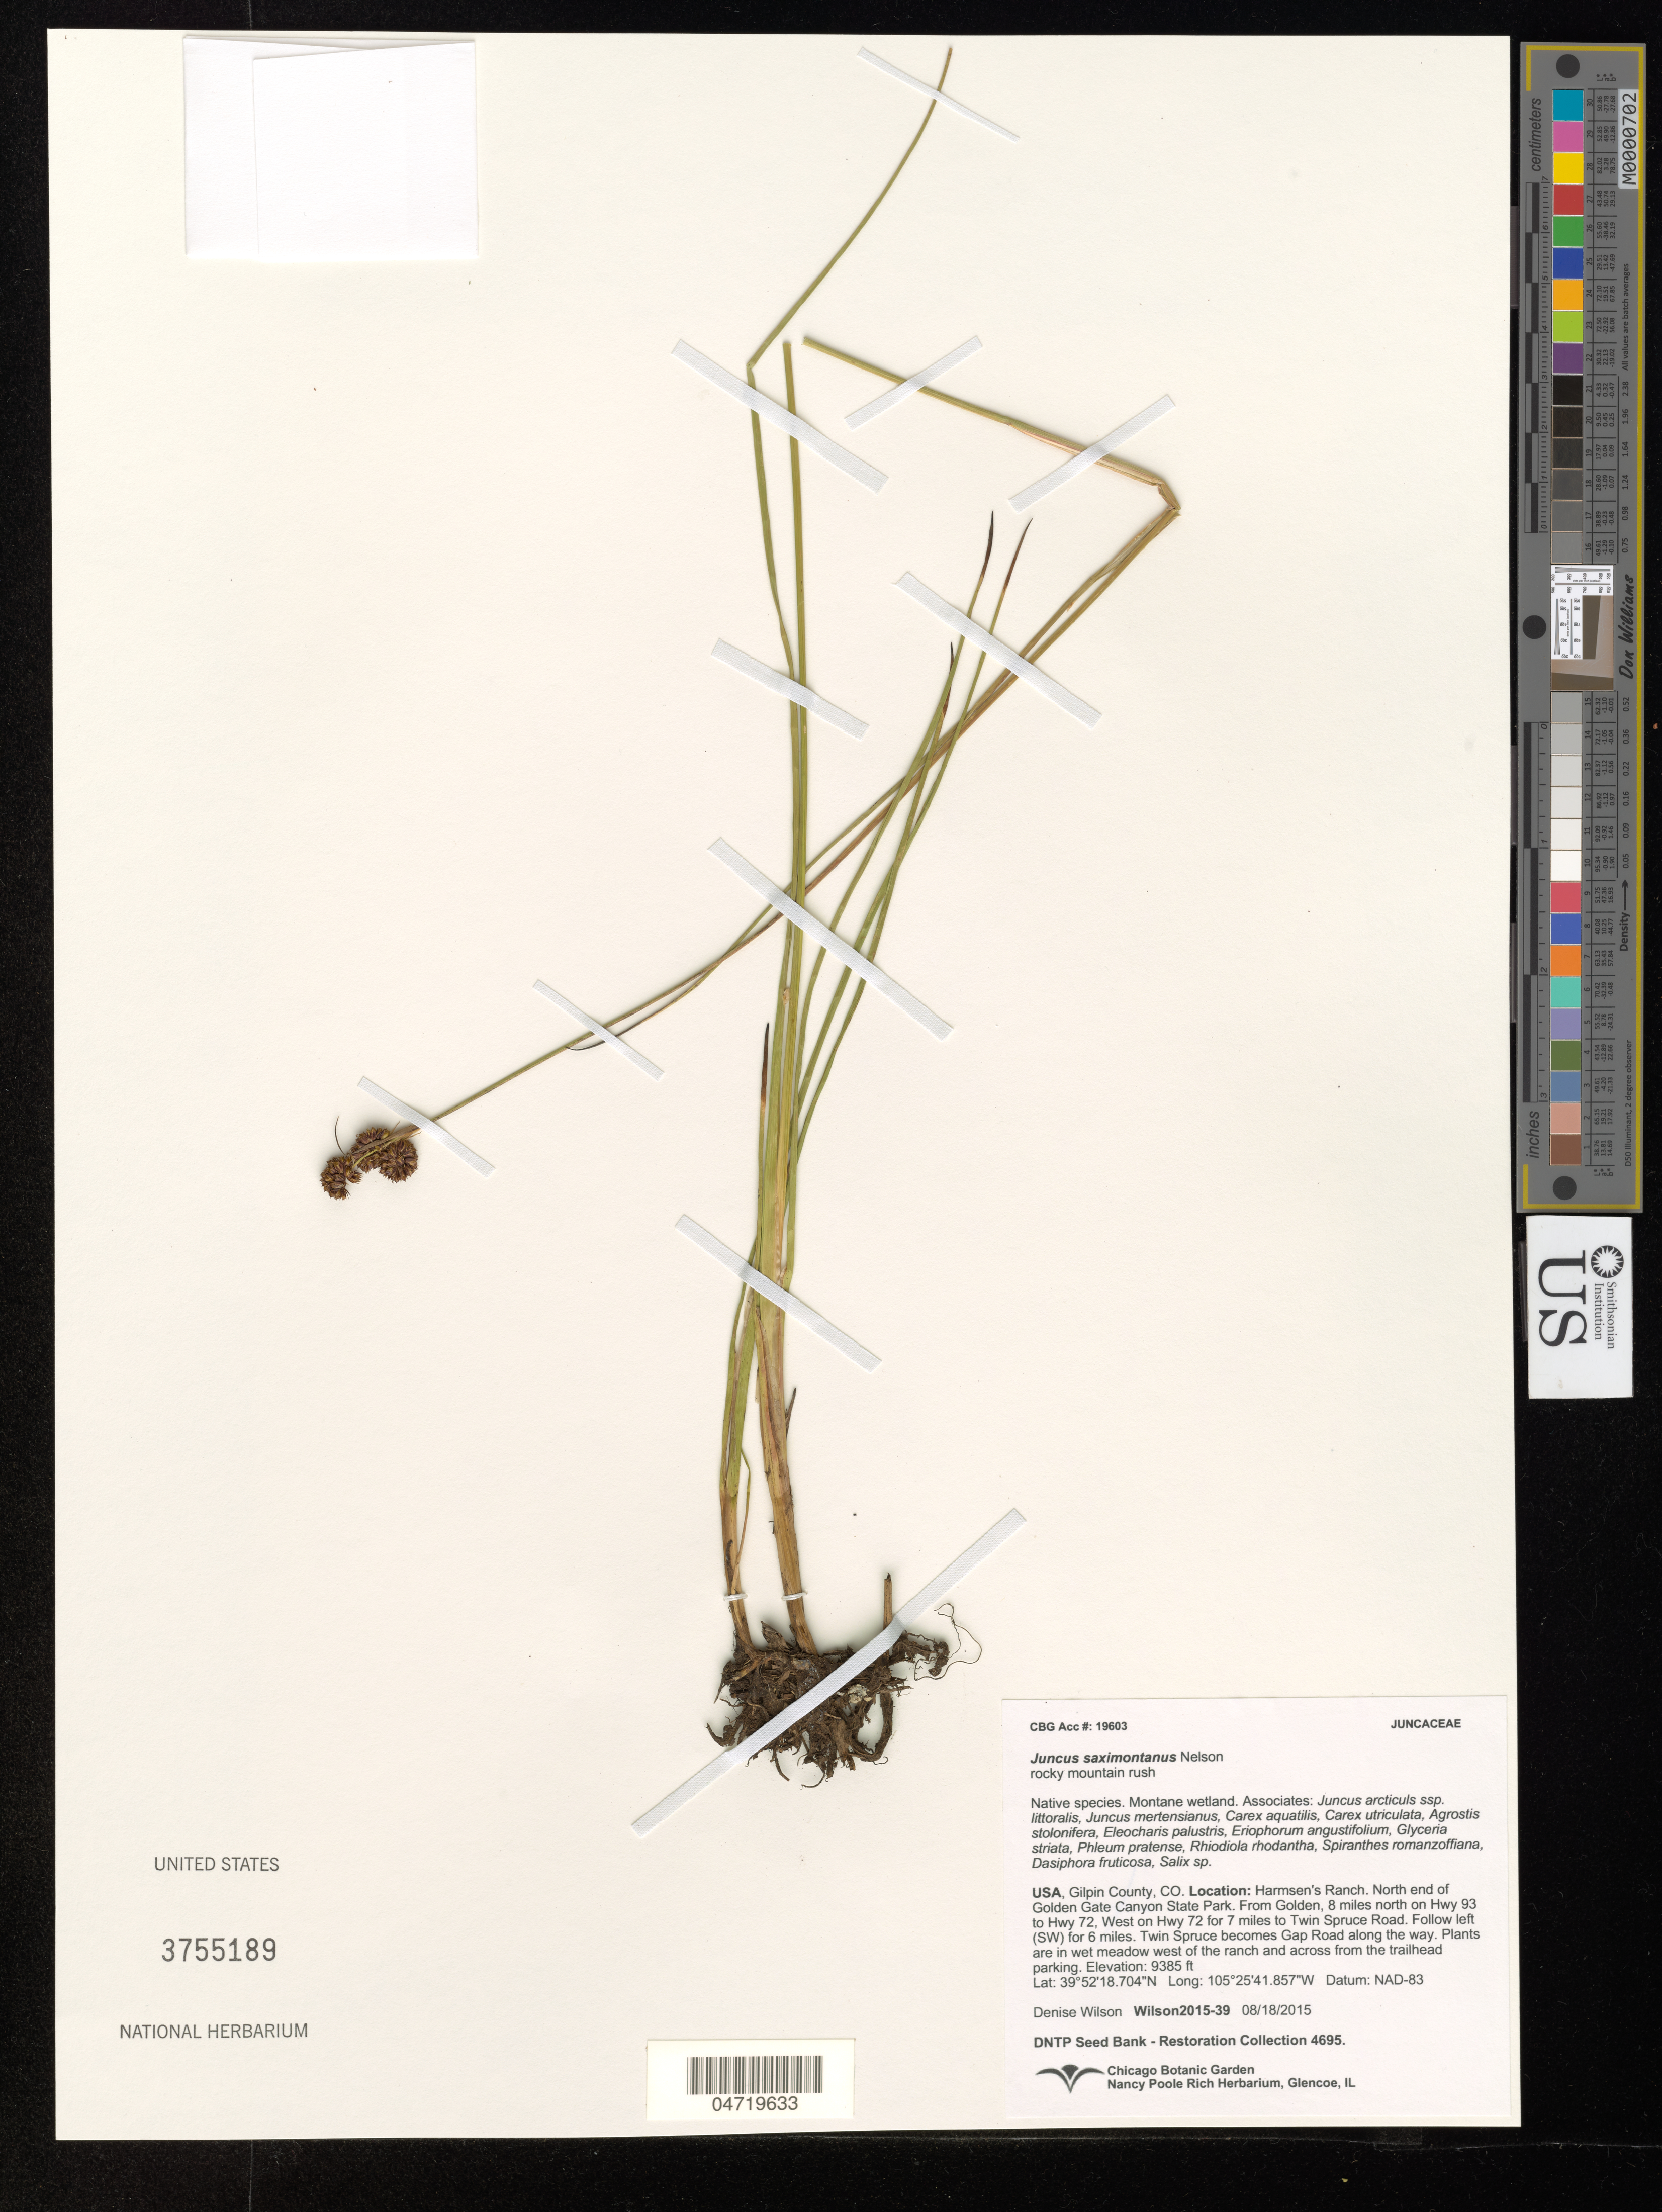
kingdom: Plantae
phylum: Tracheophyta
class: Liliopsida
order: Poales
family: Juncaceae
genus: Juncus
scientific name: Juncus saximontanus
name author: A. Nelson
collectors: D. Wilson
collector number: Wilson2015-39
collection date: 2015-08-18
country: United States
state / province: Colorado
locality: Gilpin County, Co. Harmen's Ranch, Golden Gate Canyon State Park. North end of Golden Gate Canyon State Park. West on Hwy 72 for 7 miles to Twin Spruce Rd. Follow left (SW) for 6 miles; Twin Spruce becomes Gap Rd along the way. Plants are in wet meadow west of the Ranch and across from the trailhead parking.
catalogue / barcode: US 3755189